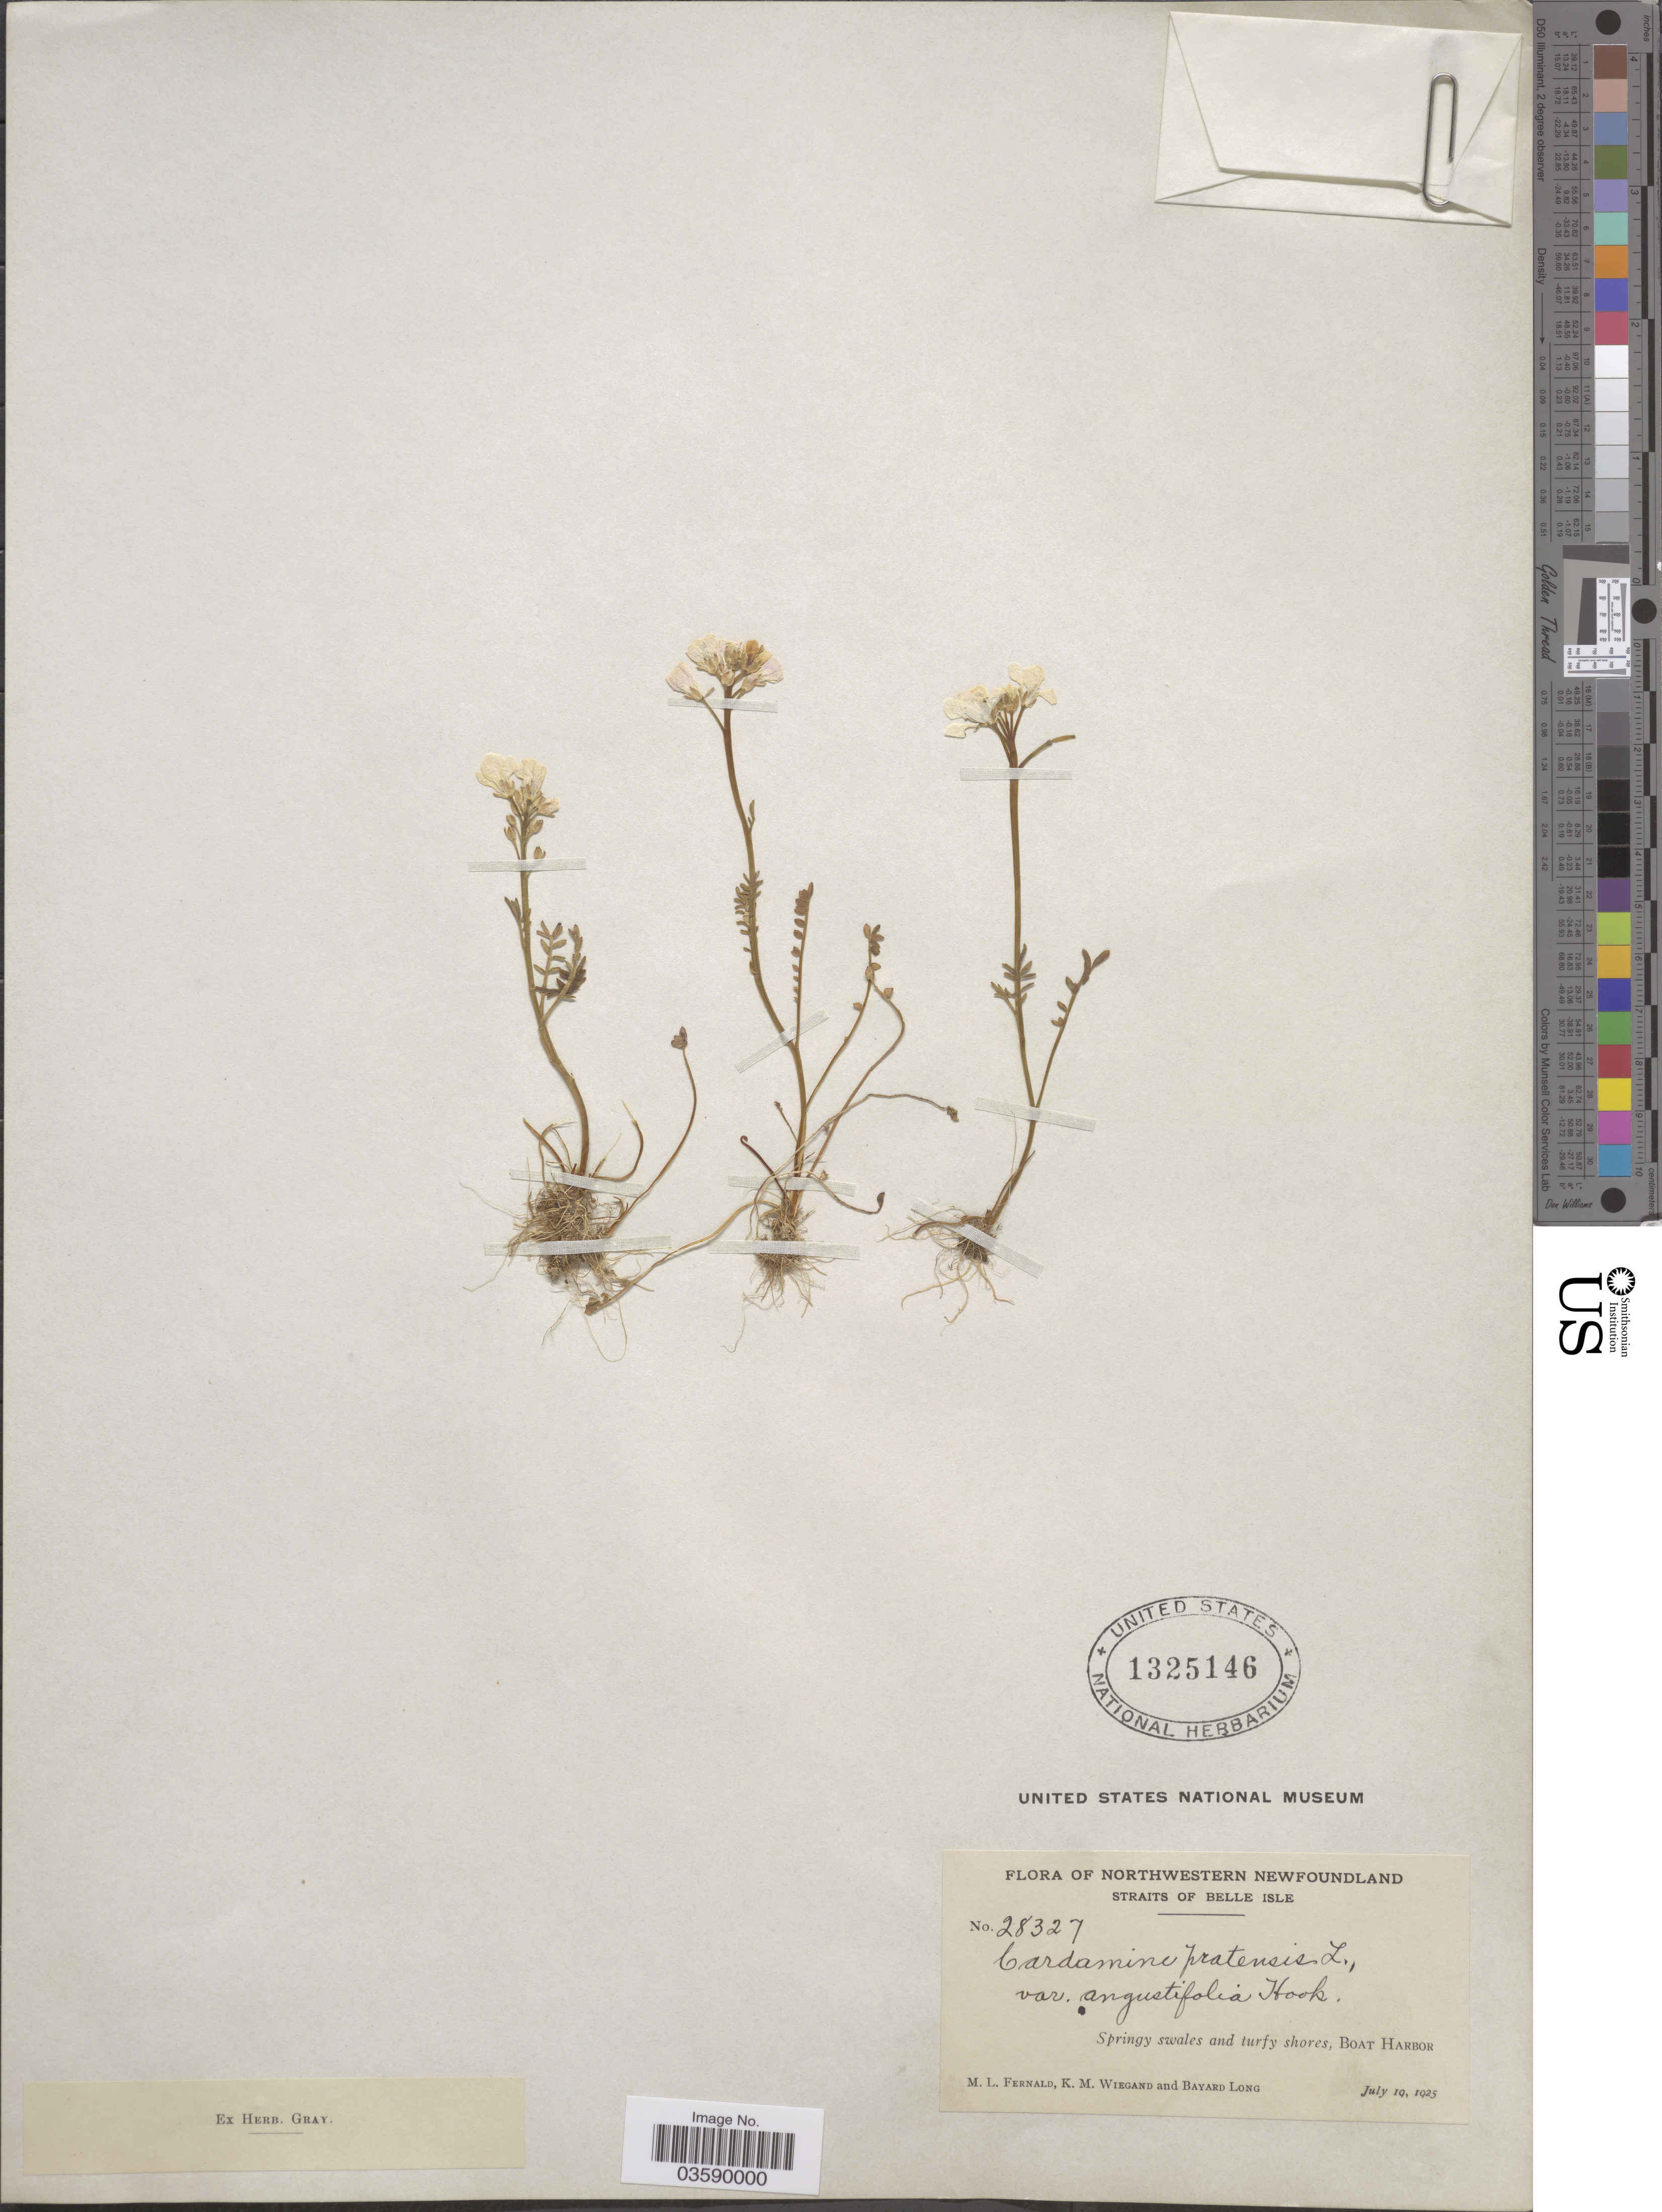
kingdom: Plantae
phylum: Tracheophyta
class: Magnoliopsida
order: Brassicales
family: Brassicaceae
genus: Cardamine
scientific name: Cardamine pratensis subsp. angustifolia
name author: (Hook.) O.E. Schulz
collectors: M. L. Fernald, K. M. Wiegand & B. Long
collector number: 28327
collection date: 1925-07-19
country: Canada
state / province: Newfoundland and Labrador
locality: Northwestern Newfounfland. Straits of Belle Isle. Boat Harbor.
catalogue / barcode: US 1325146